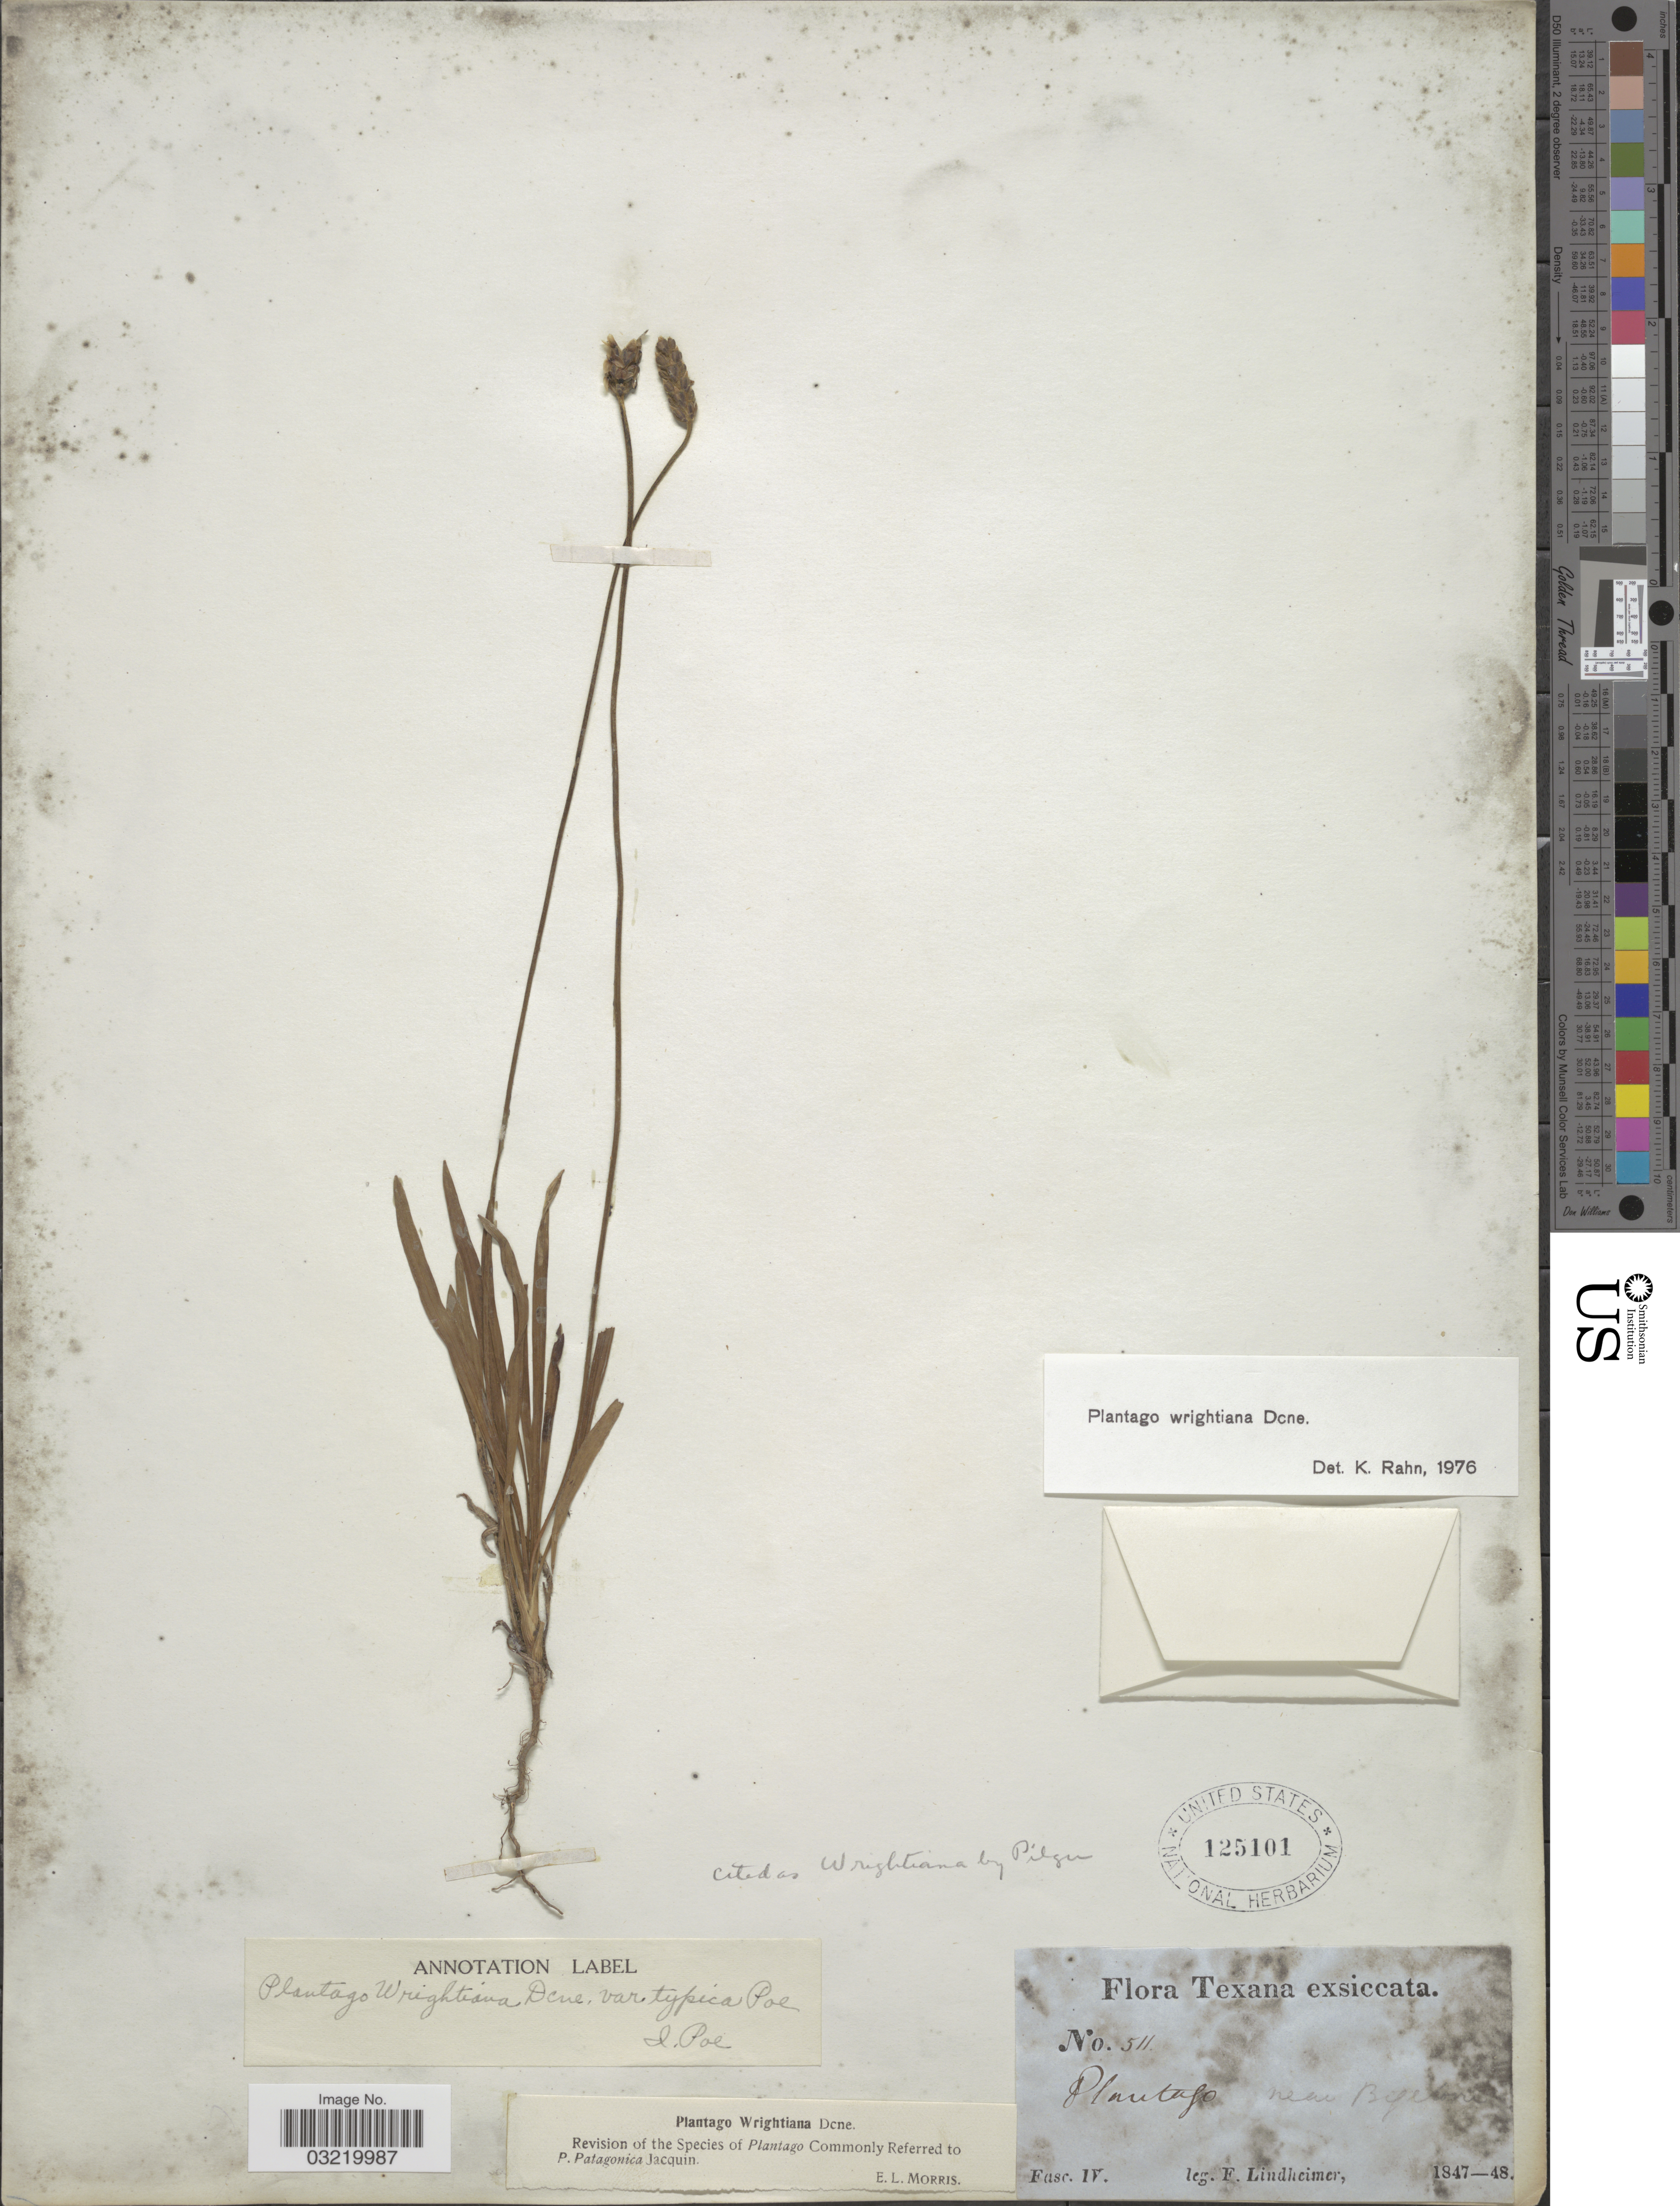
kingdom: Plantae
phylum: Tracheophyta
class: Magnoliopsida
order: Lamiales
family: Plantaginaceae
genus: Plantago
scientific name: Plantago wrightiana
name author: Decne. ex A. DC.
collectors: F. Lindheimer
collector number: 511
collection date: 1847/1848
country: United States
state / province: Texas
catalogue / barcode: US 125101